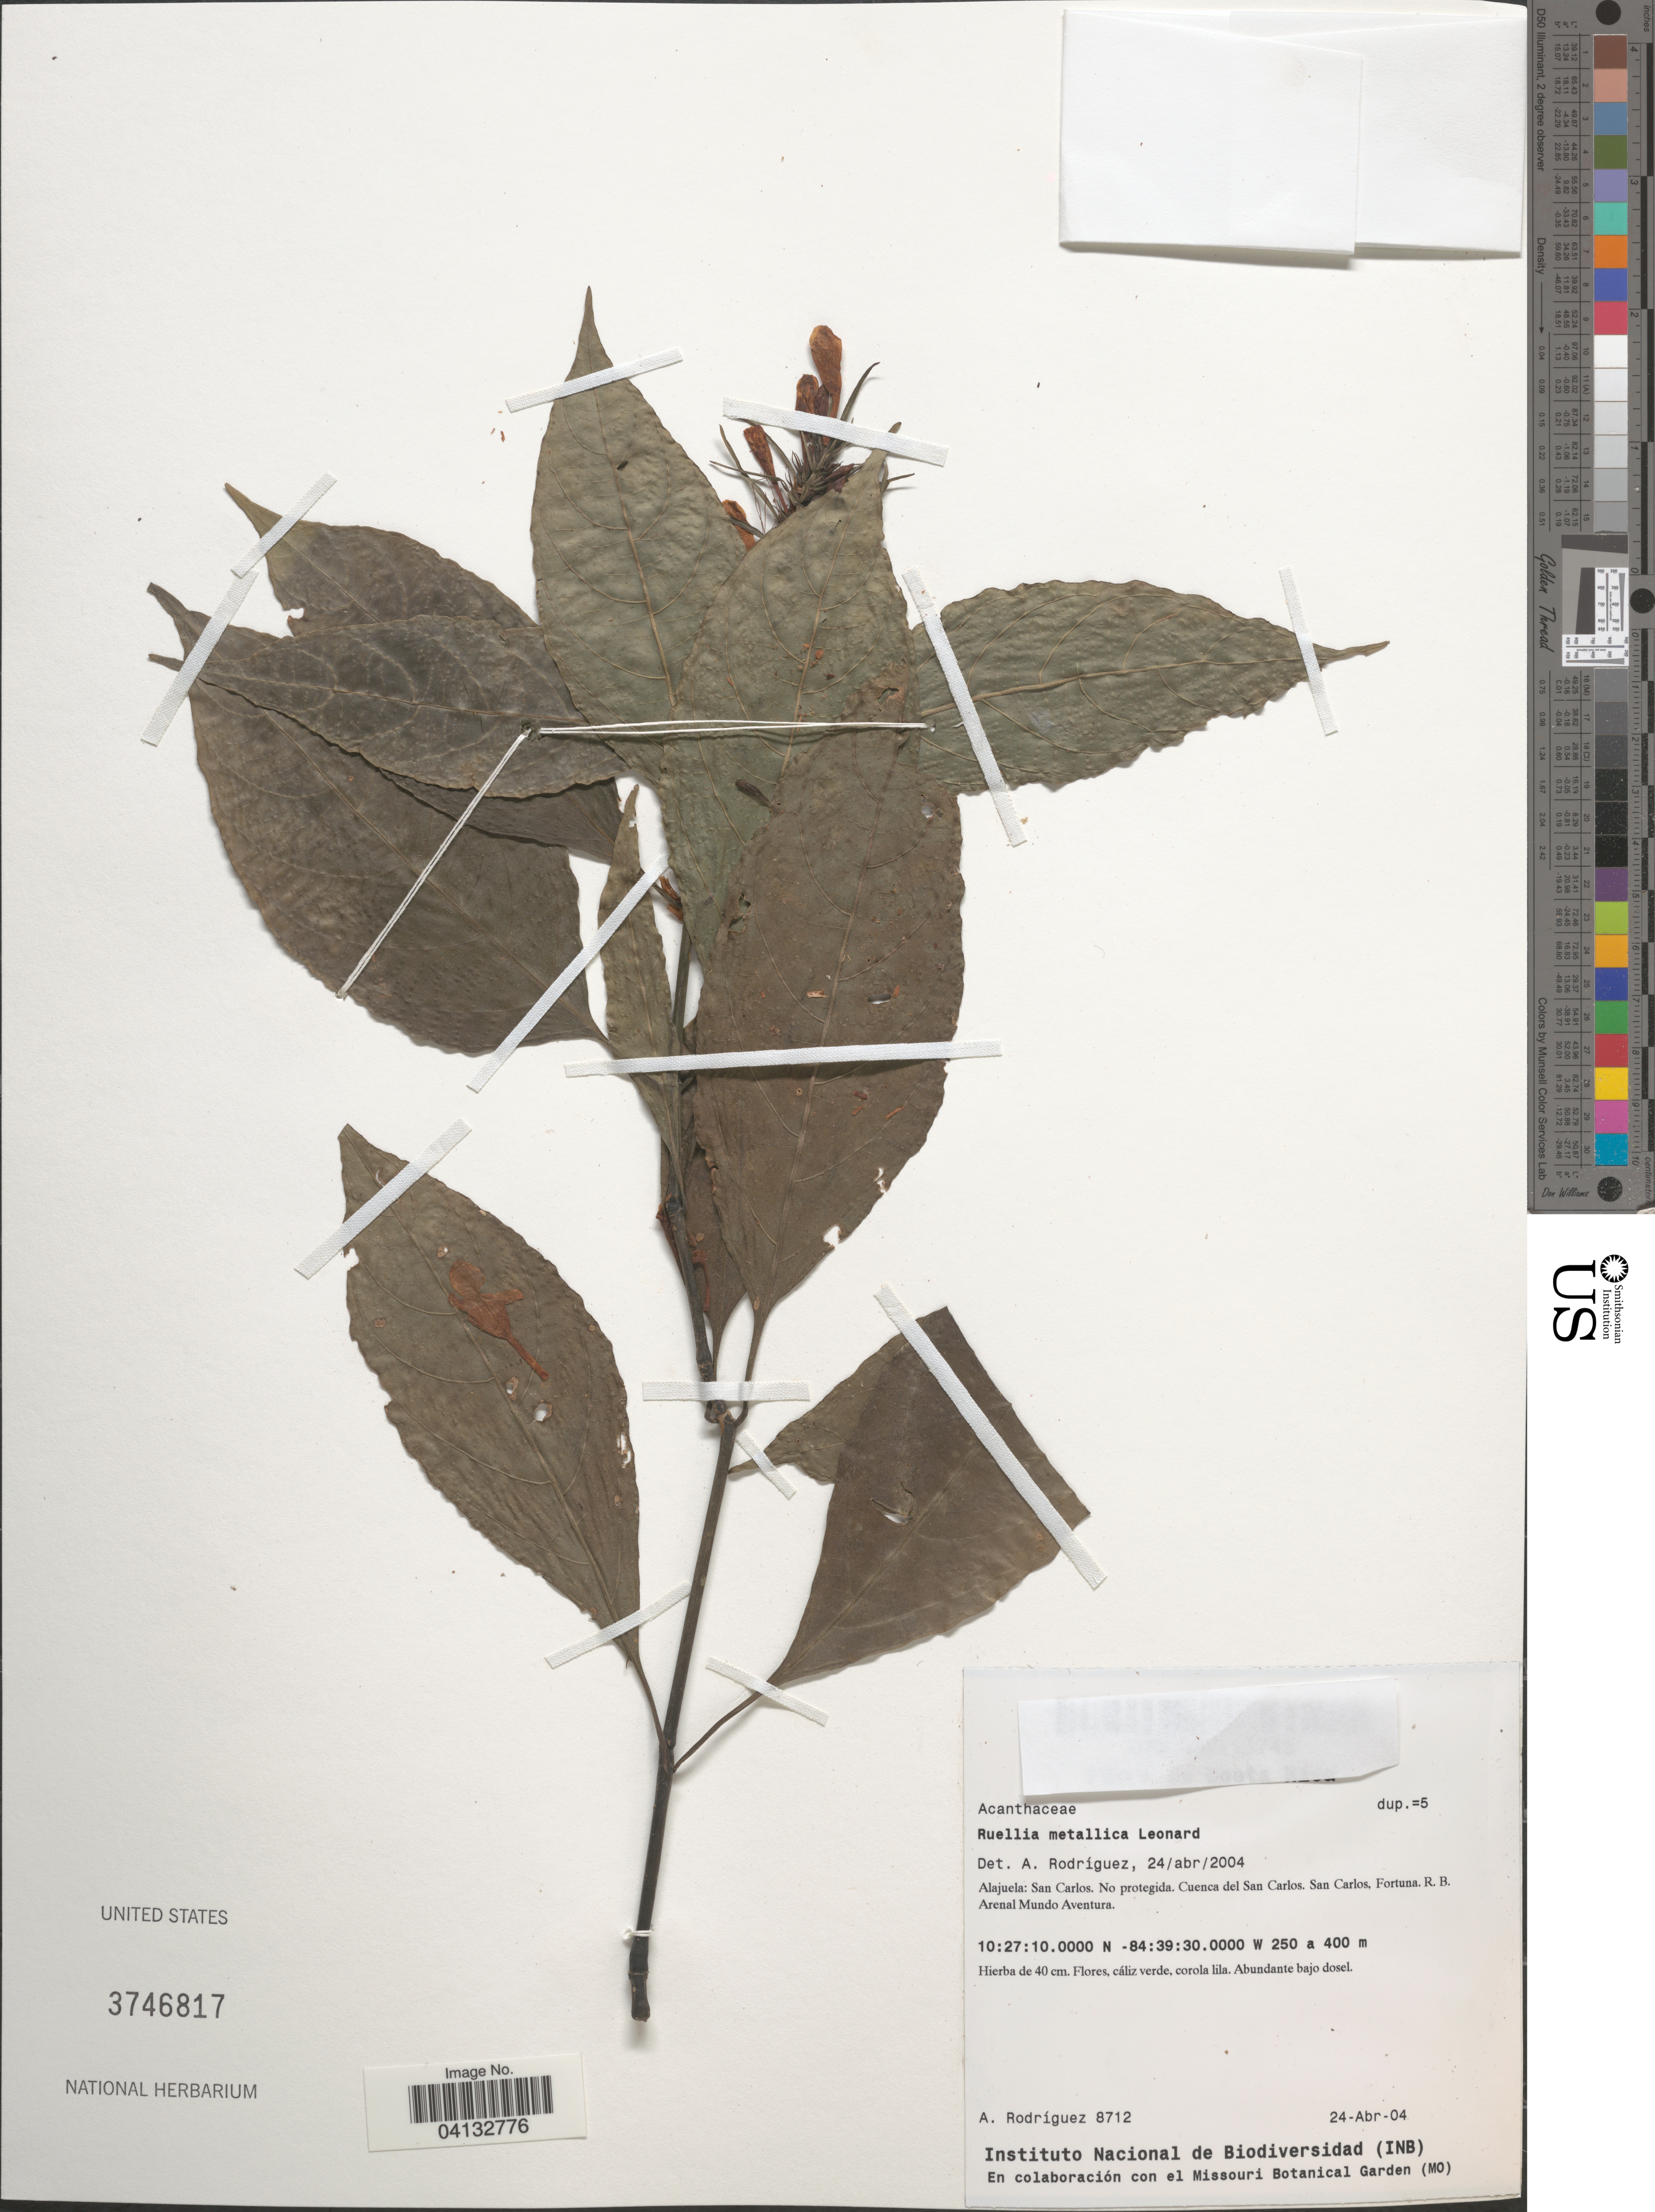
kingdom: Plantae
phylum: Tracheophyta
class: Magnoliopsida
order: Lamiales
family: Acanthaceae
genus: Ruellia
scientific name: Ruellia metallica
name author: Leonard in Standl.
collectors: A. Rodriguez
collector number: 8712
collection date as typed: Transcribed d/m/y: 24/4/4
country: Costa Rica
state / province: Alajuela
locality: San Carlos, No protegida. Cuenca del San Carlos, San Carlos, Fortuna. R. B. Arenal Mundo Aventura.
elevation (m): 250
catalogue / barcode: US 3746817